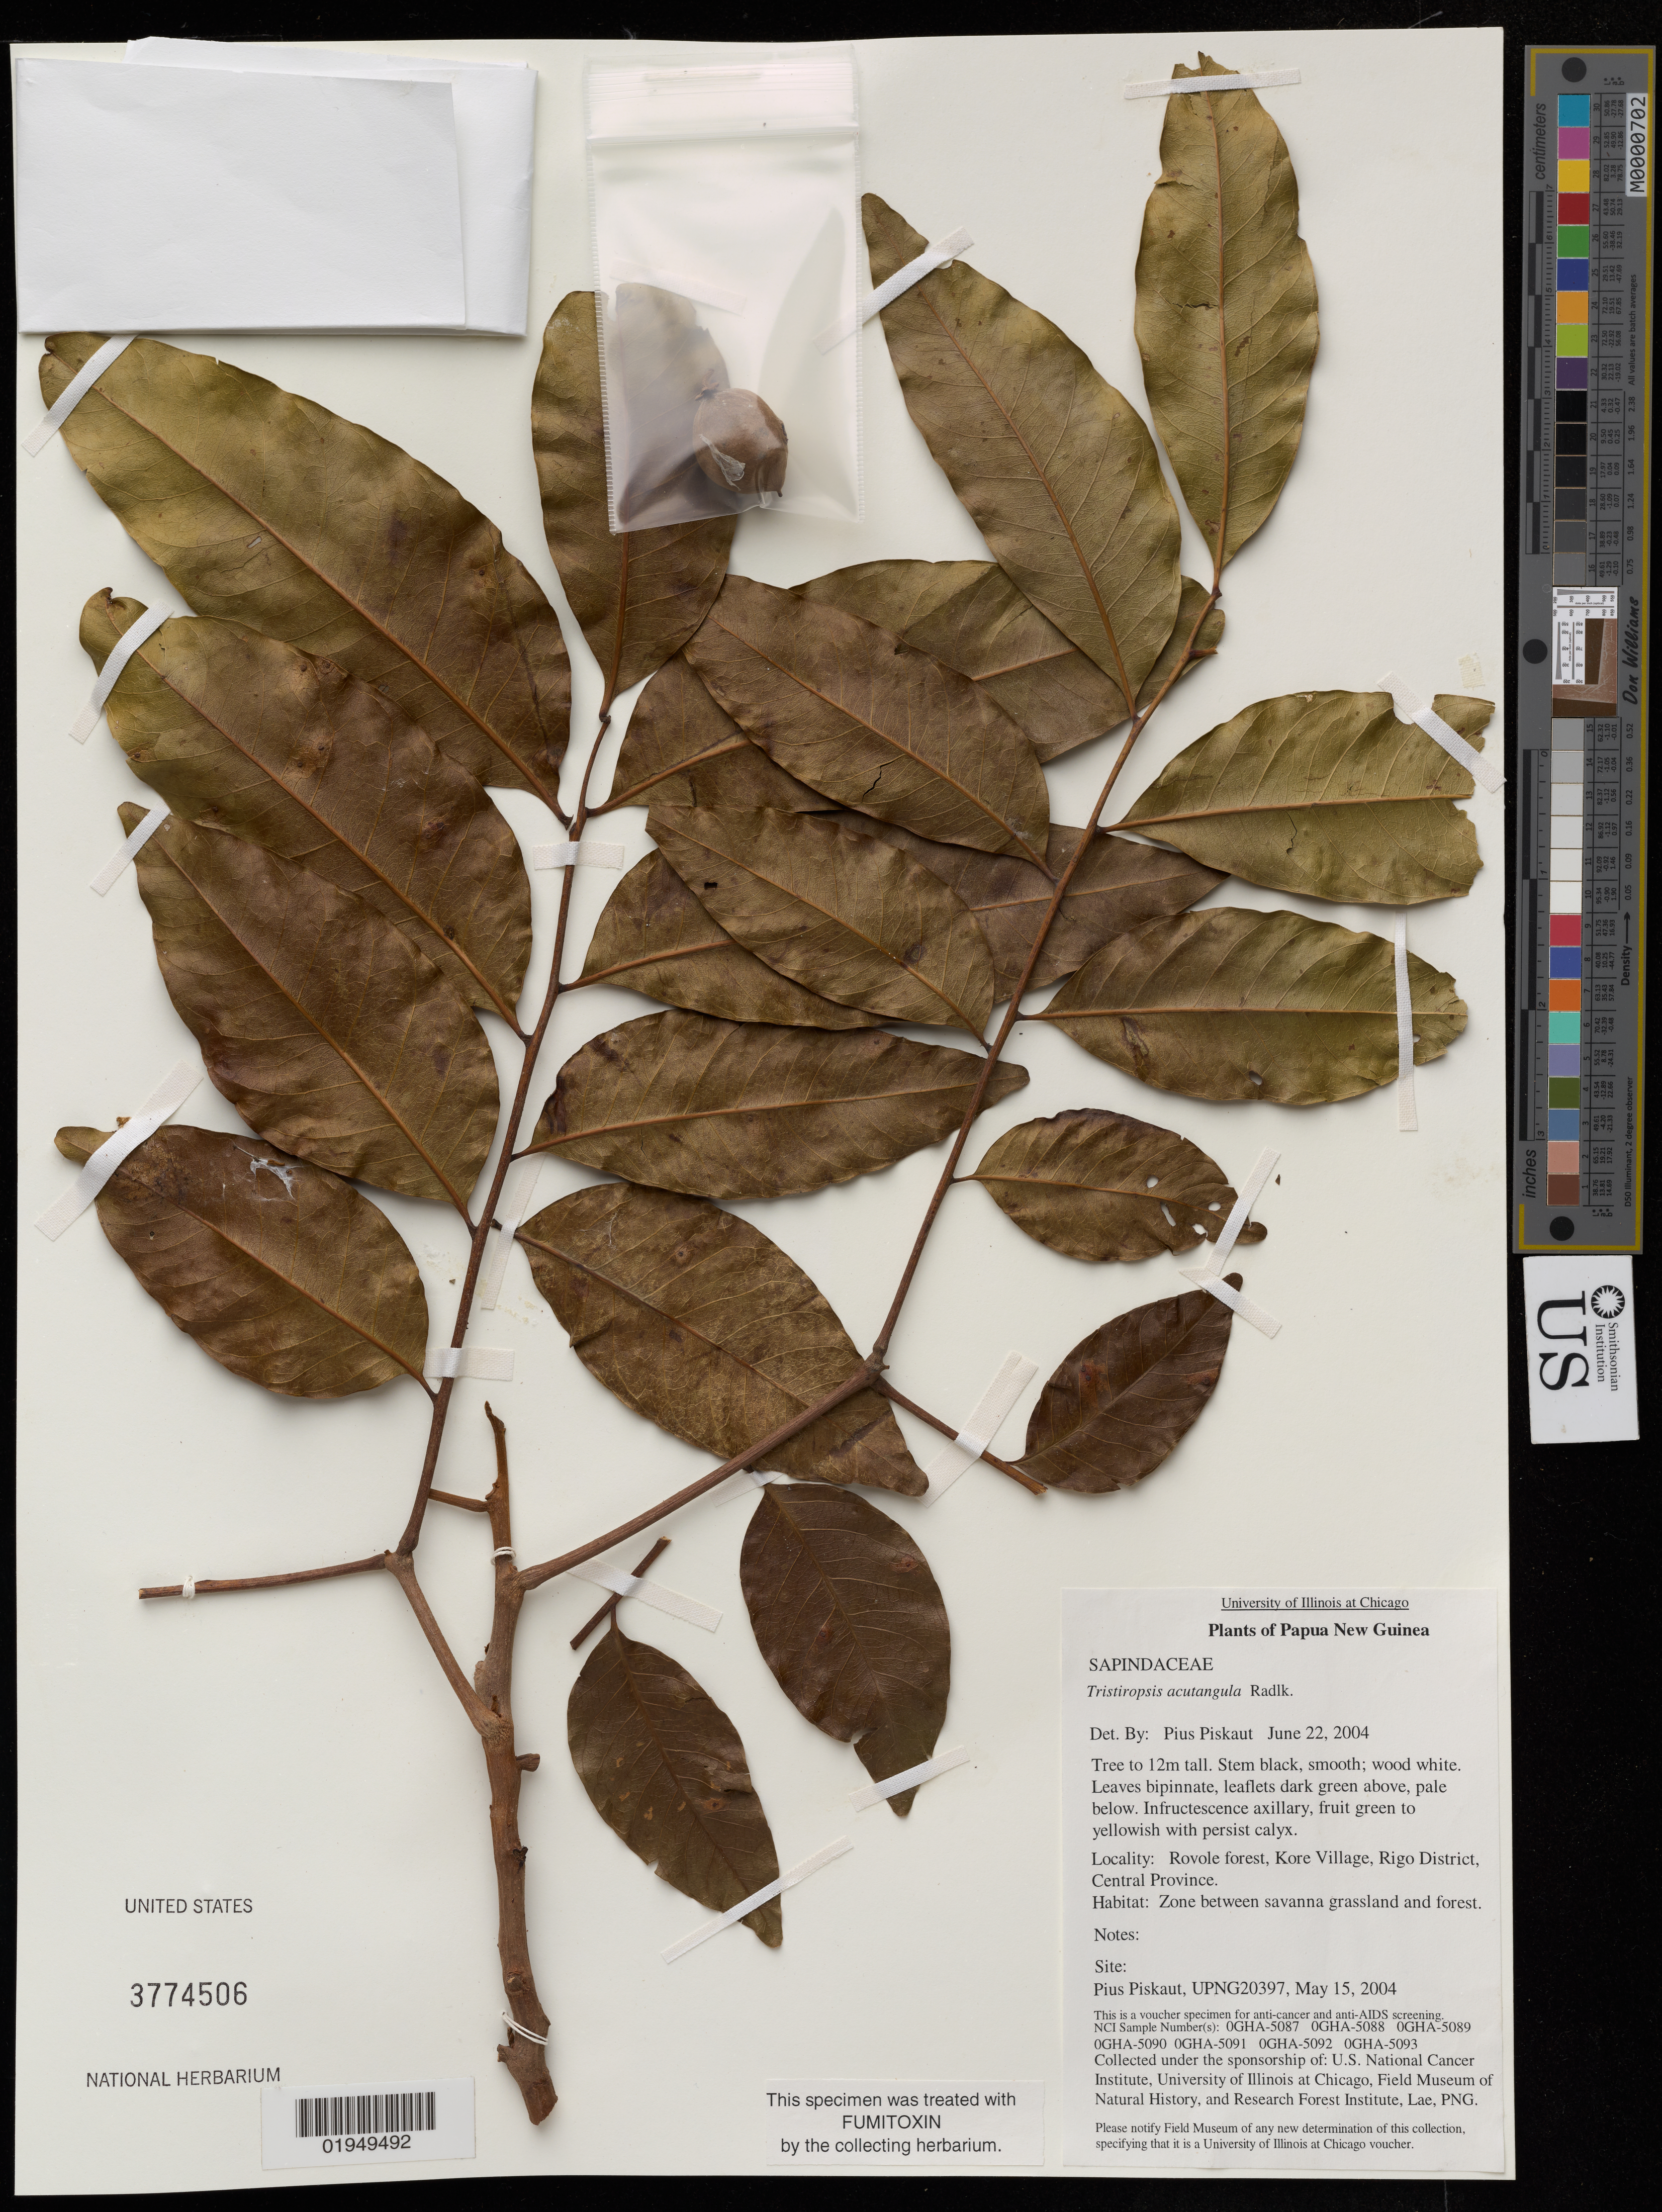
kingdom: Plantae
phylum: Tracheophyta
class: Magnoliopsida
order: Sapindales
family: Sapindaceae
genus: Tristiropsis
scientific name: Tristiropsis acutangula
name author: Radlk.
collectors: P. Piskaut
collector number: UPNG20397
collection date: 2004-05-15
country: Papua New Guinea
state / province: Central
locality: Rovole forest, Kore Village, Rigo District.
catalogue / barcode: US 3774506